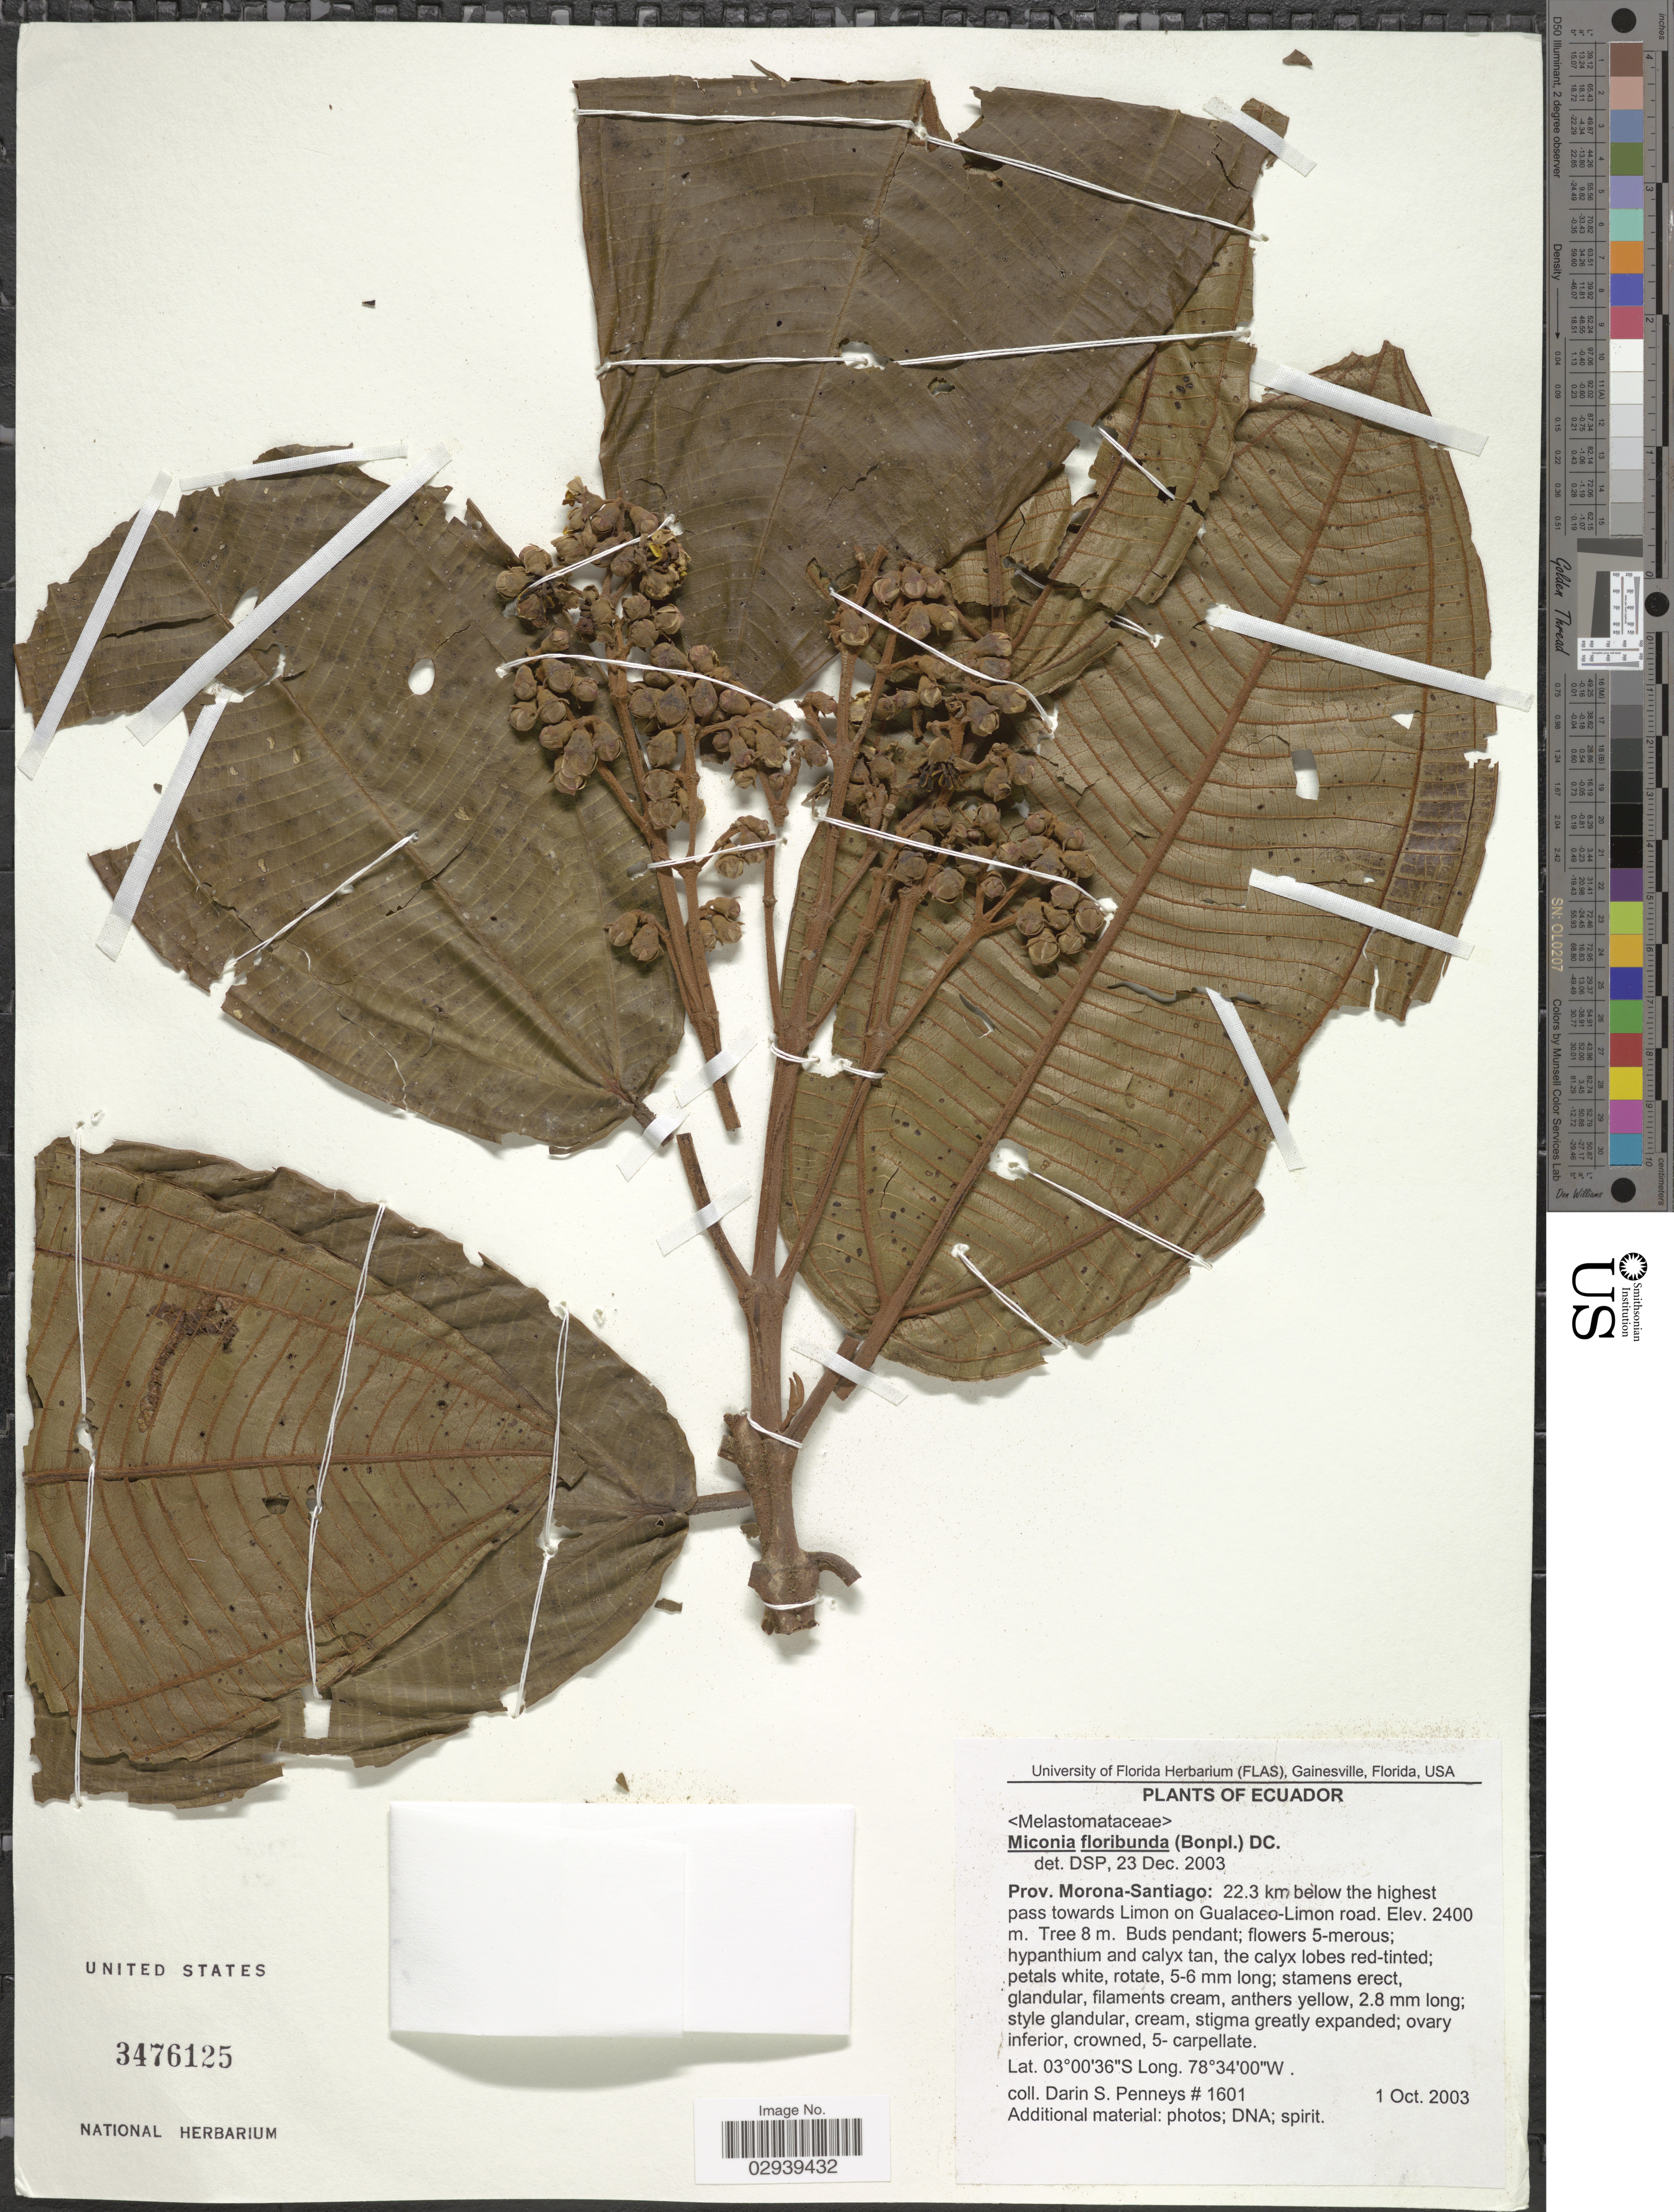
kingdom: Plantae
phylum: Tracheophyta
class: Magnoliopsida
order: Myrtales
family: Melastomataceae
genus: Miconia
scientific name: Miconia floribunda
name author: (Bonpl.) DC.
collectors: D. S. Penneys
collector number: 1601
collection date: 2003-10-01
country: Ecuador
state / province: Morona-Santiago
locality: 22.3 km below the highest pass towards Limon on Gualaceo-Limon road.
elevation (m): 2400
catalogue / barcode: US 3476125